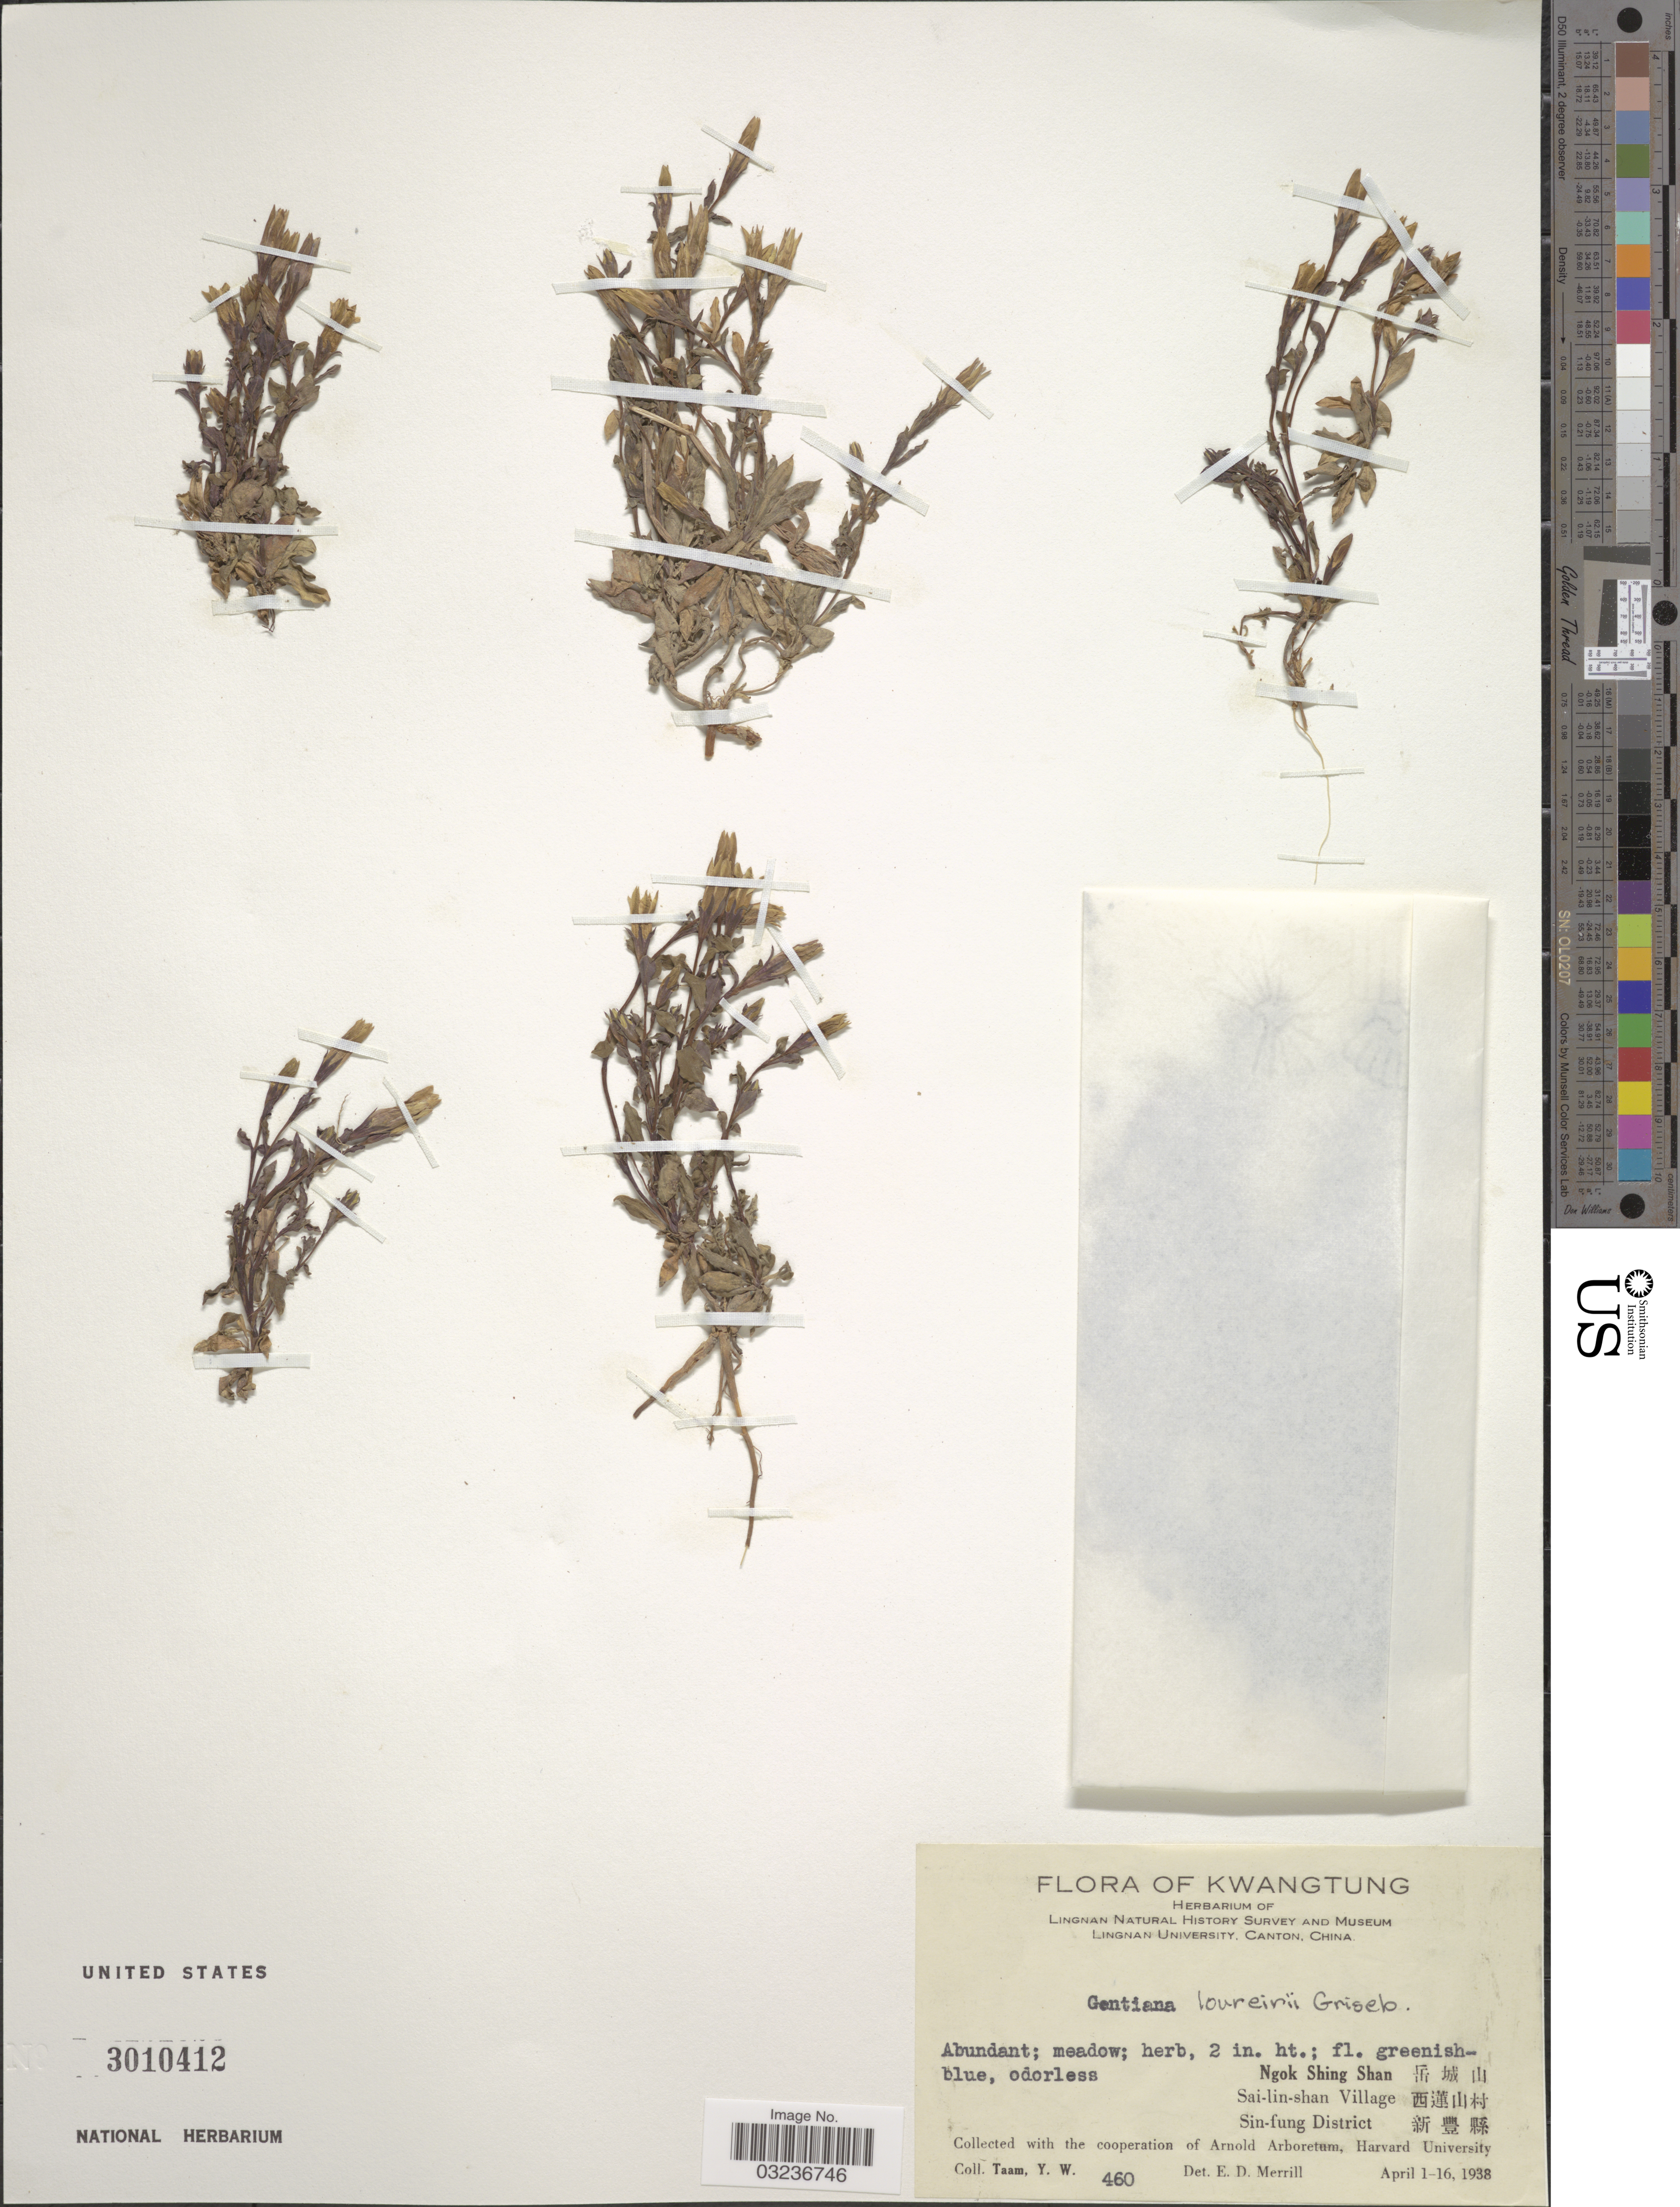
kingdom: Plantae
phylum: Tracheophyta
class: Magnoliopsida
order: Gentianales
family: Gentianaceae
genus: Gentiana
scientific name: Gentiana loureiroi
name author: (G. Don) Griseb.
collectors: Y. W. Taam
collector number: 460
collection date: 1938-04-01/1938-04-16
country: China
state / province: Guangdong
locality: Kwangtung, Ngok Shing Shan X, Sai-lin-shan Village X, Sin-fung District X.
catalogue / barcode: US 3010412